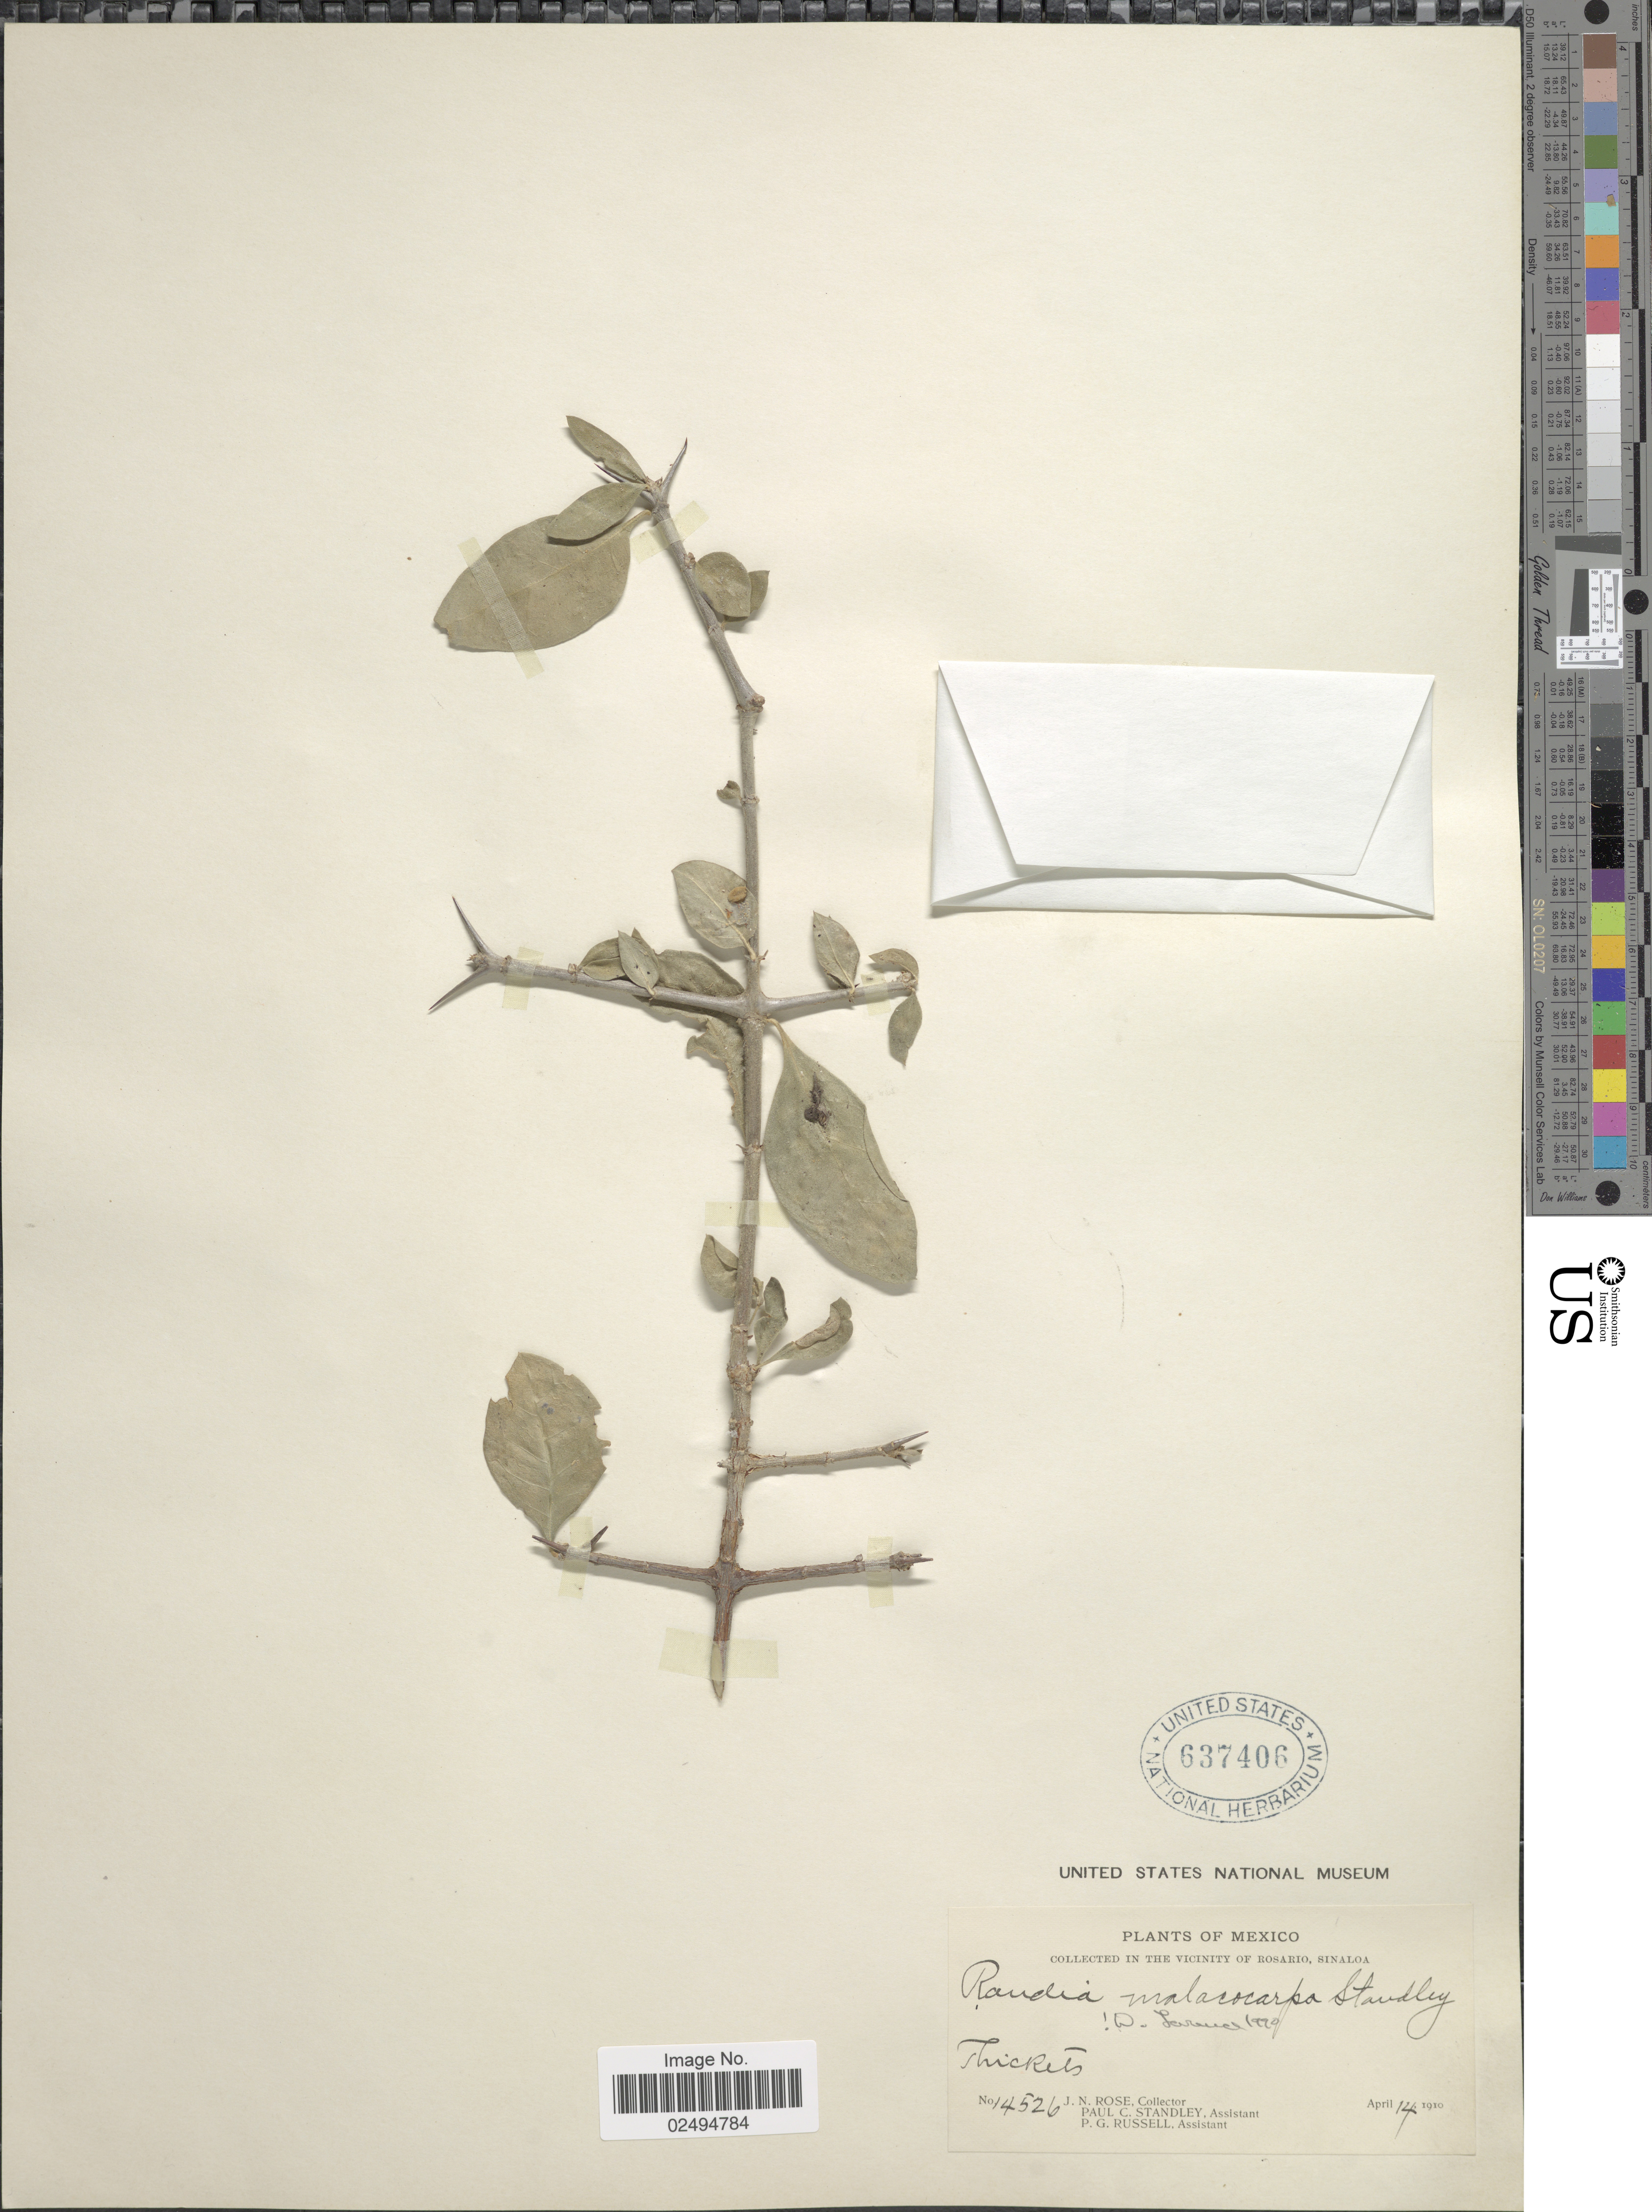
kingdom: Plantae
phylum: Tracheophyta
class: Magnoliopsida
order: Gentianales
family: Rubiaceae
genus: Randia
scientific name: Randia malacocarpa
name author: Standl.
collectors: J. N. Rose, P. C. Standley & P. G. Russell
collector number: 14526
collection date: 1910-04-14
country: Mexico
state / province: Sinaloa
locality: In the vicinity of Rosario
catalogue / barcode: US 637406